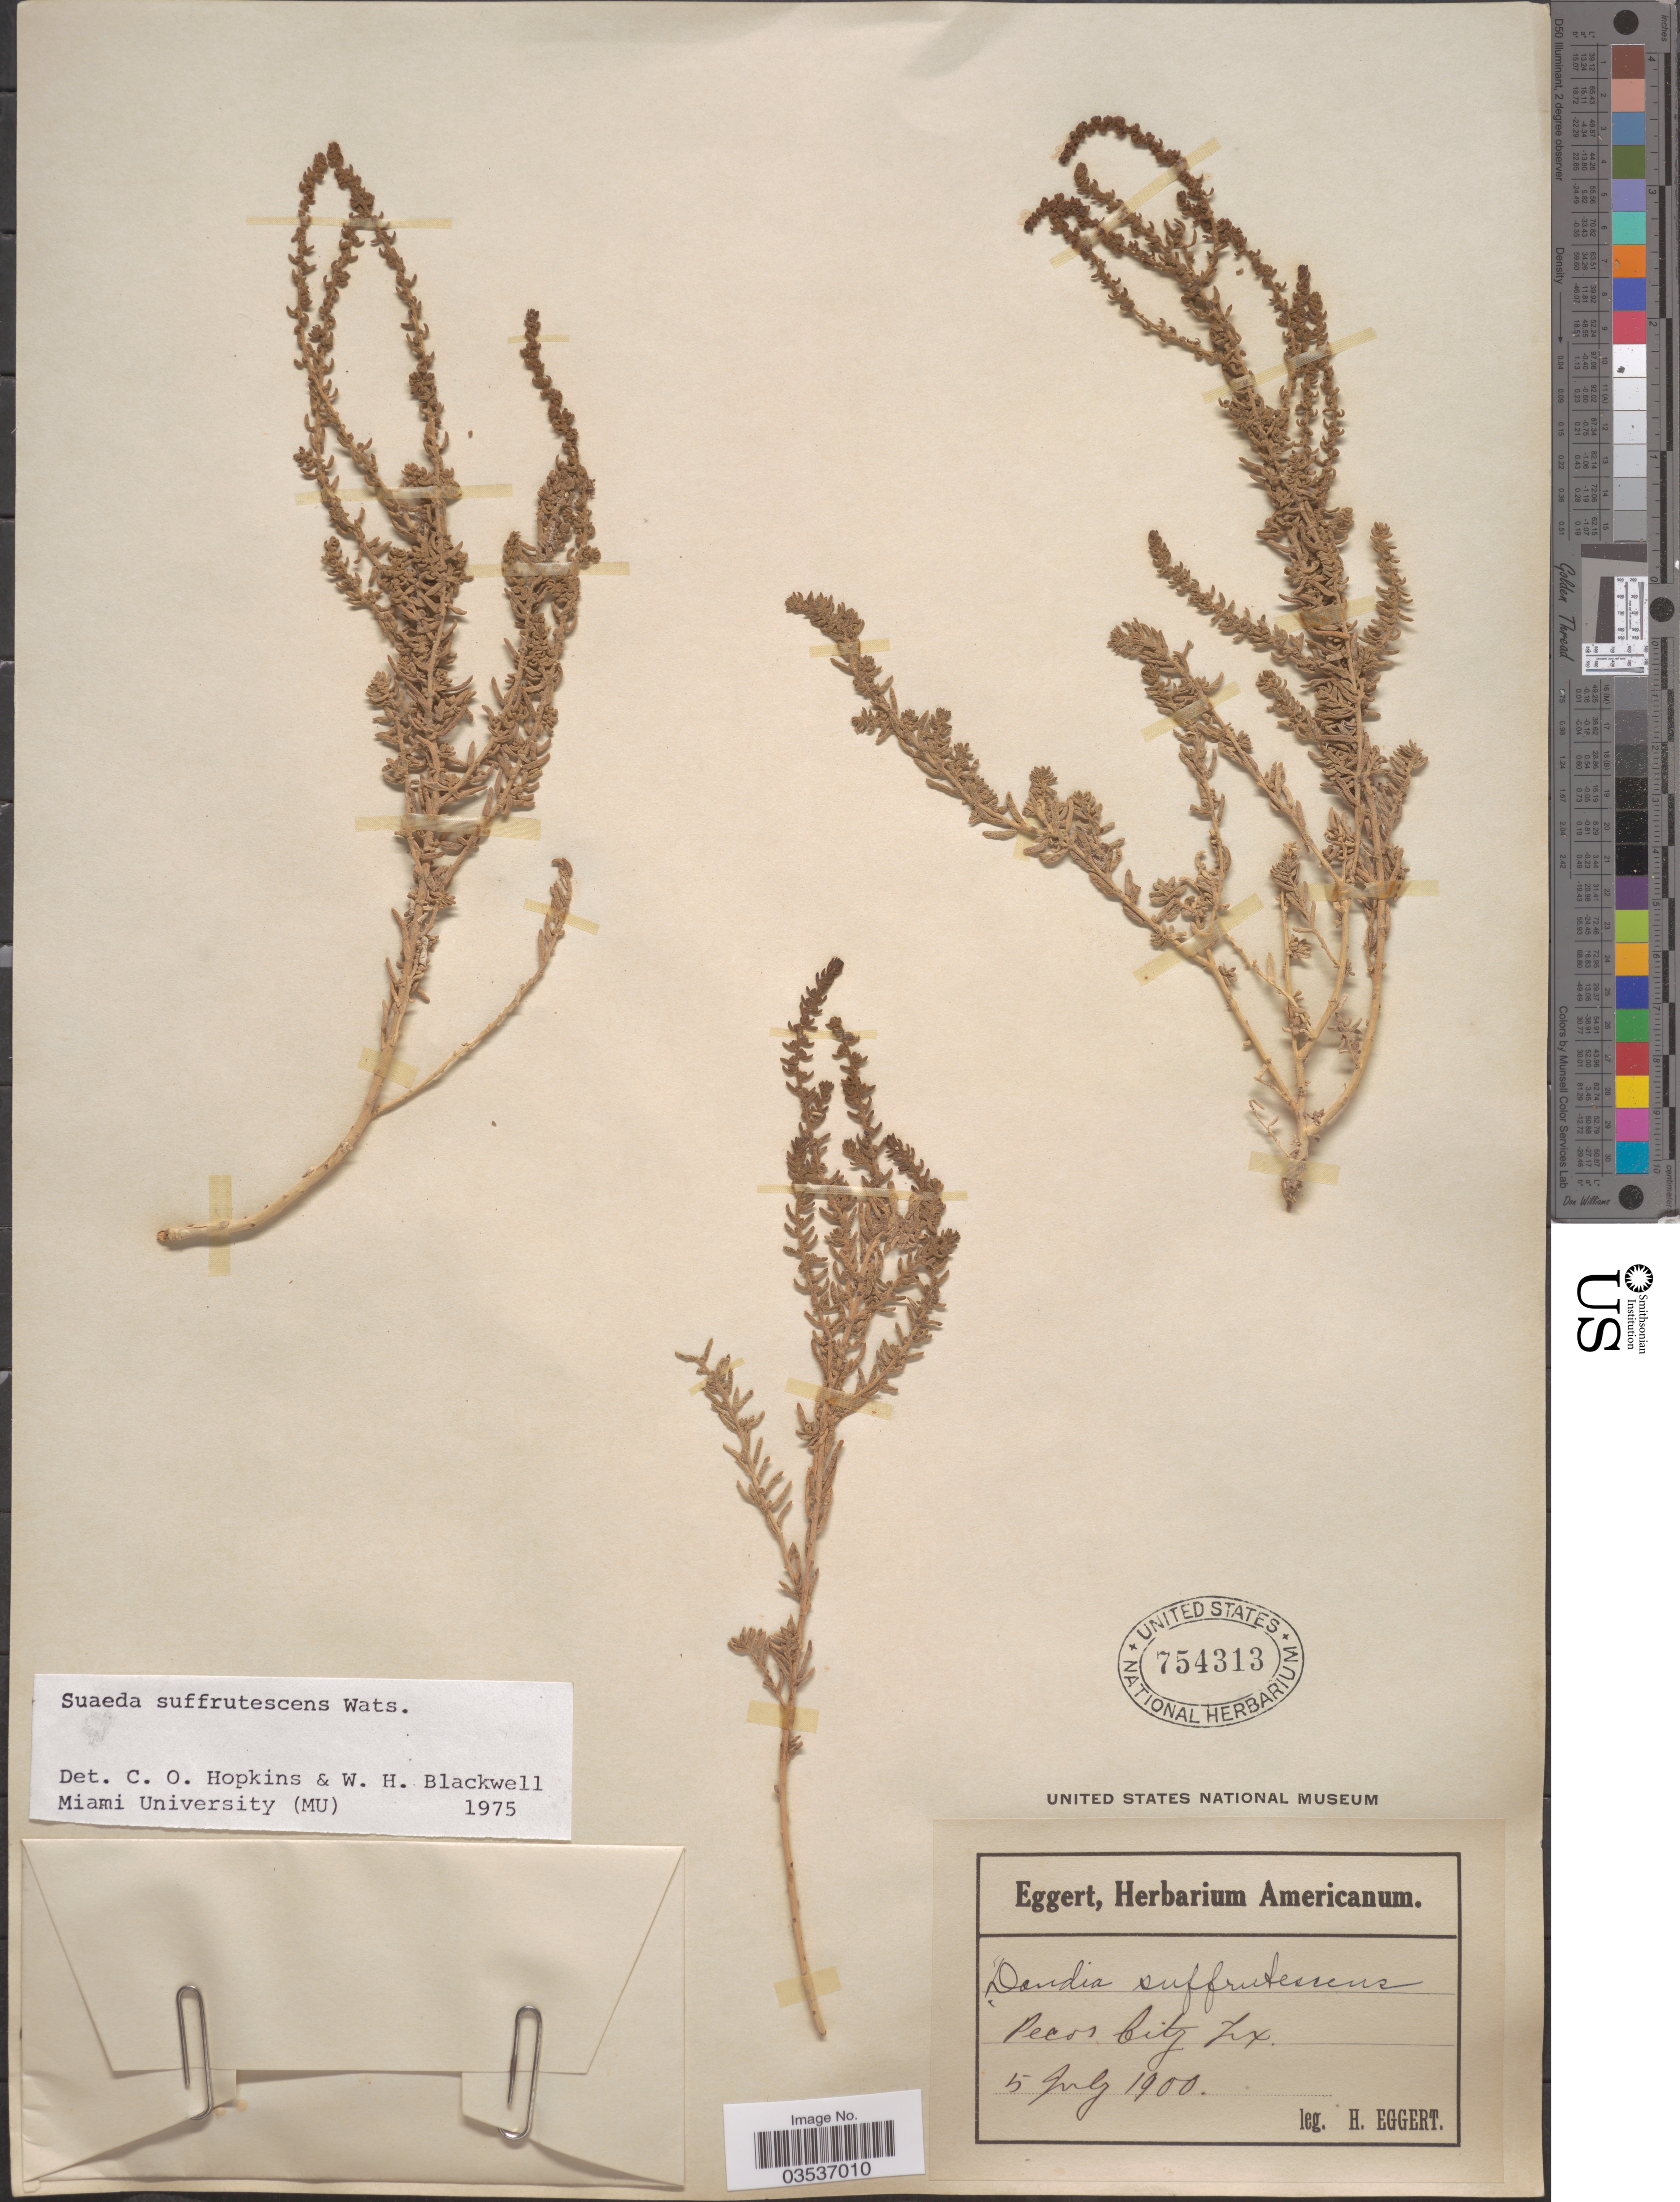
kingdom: Plantae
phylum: Tracheophyta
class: Magnoliopsida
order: Caryophyllales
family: Amaranthaceae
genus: Suaeda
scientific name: Suaeda suffrutescens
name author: S. Watson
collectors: H. Eggert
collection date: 1900-07-05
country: United States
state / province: Texas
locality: Pecos City.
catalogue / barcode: US 754313